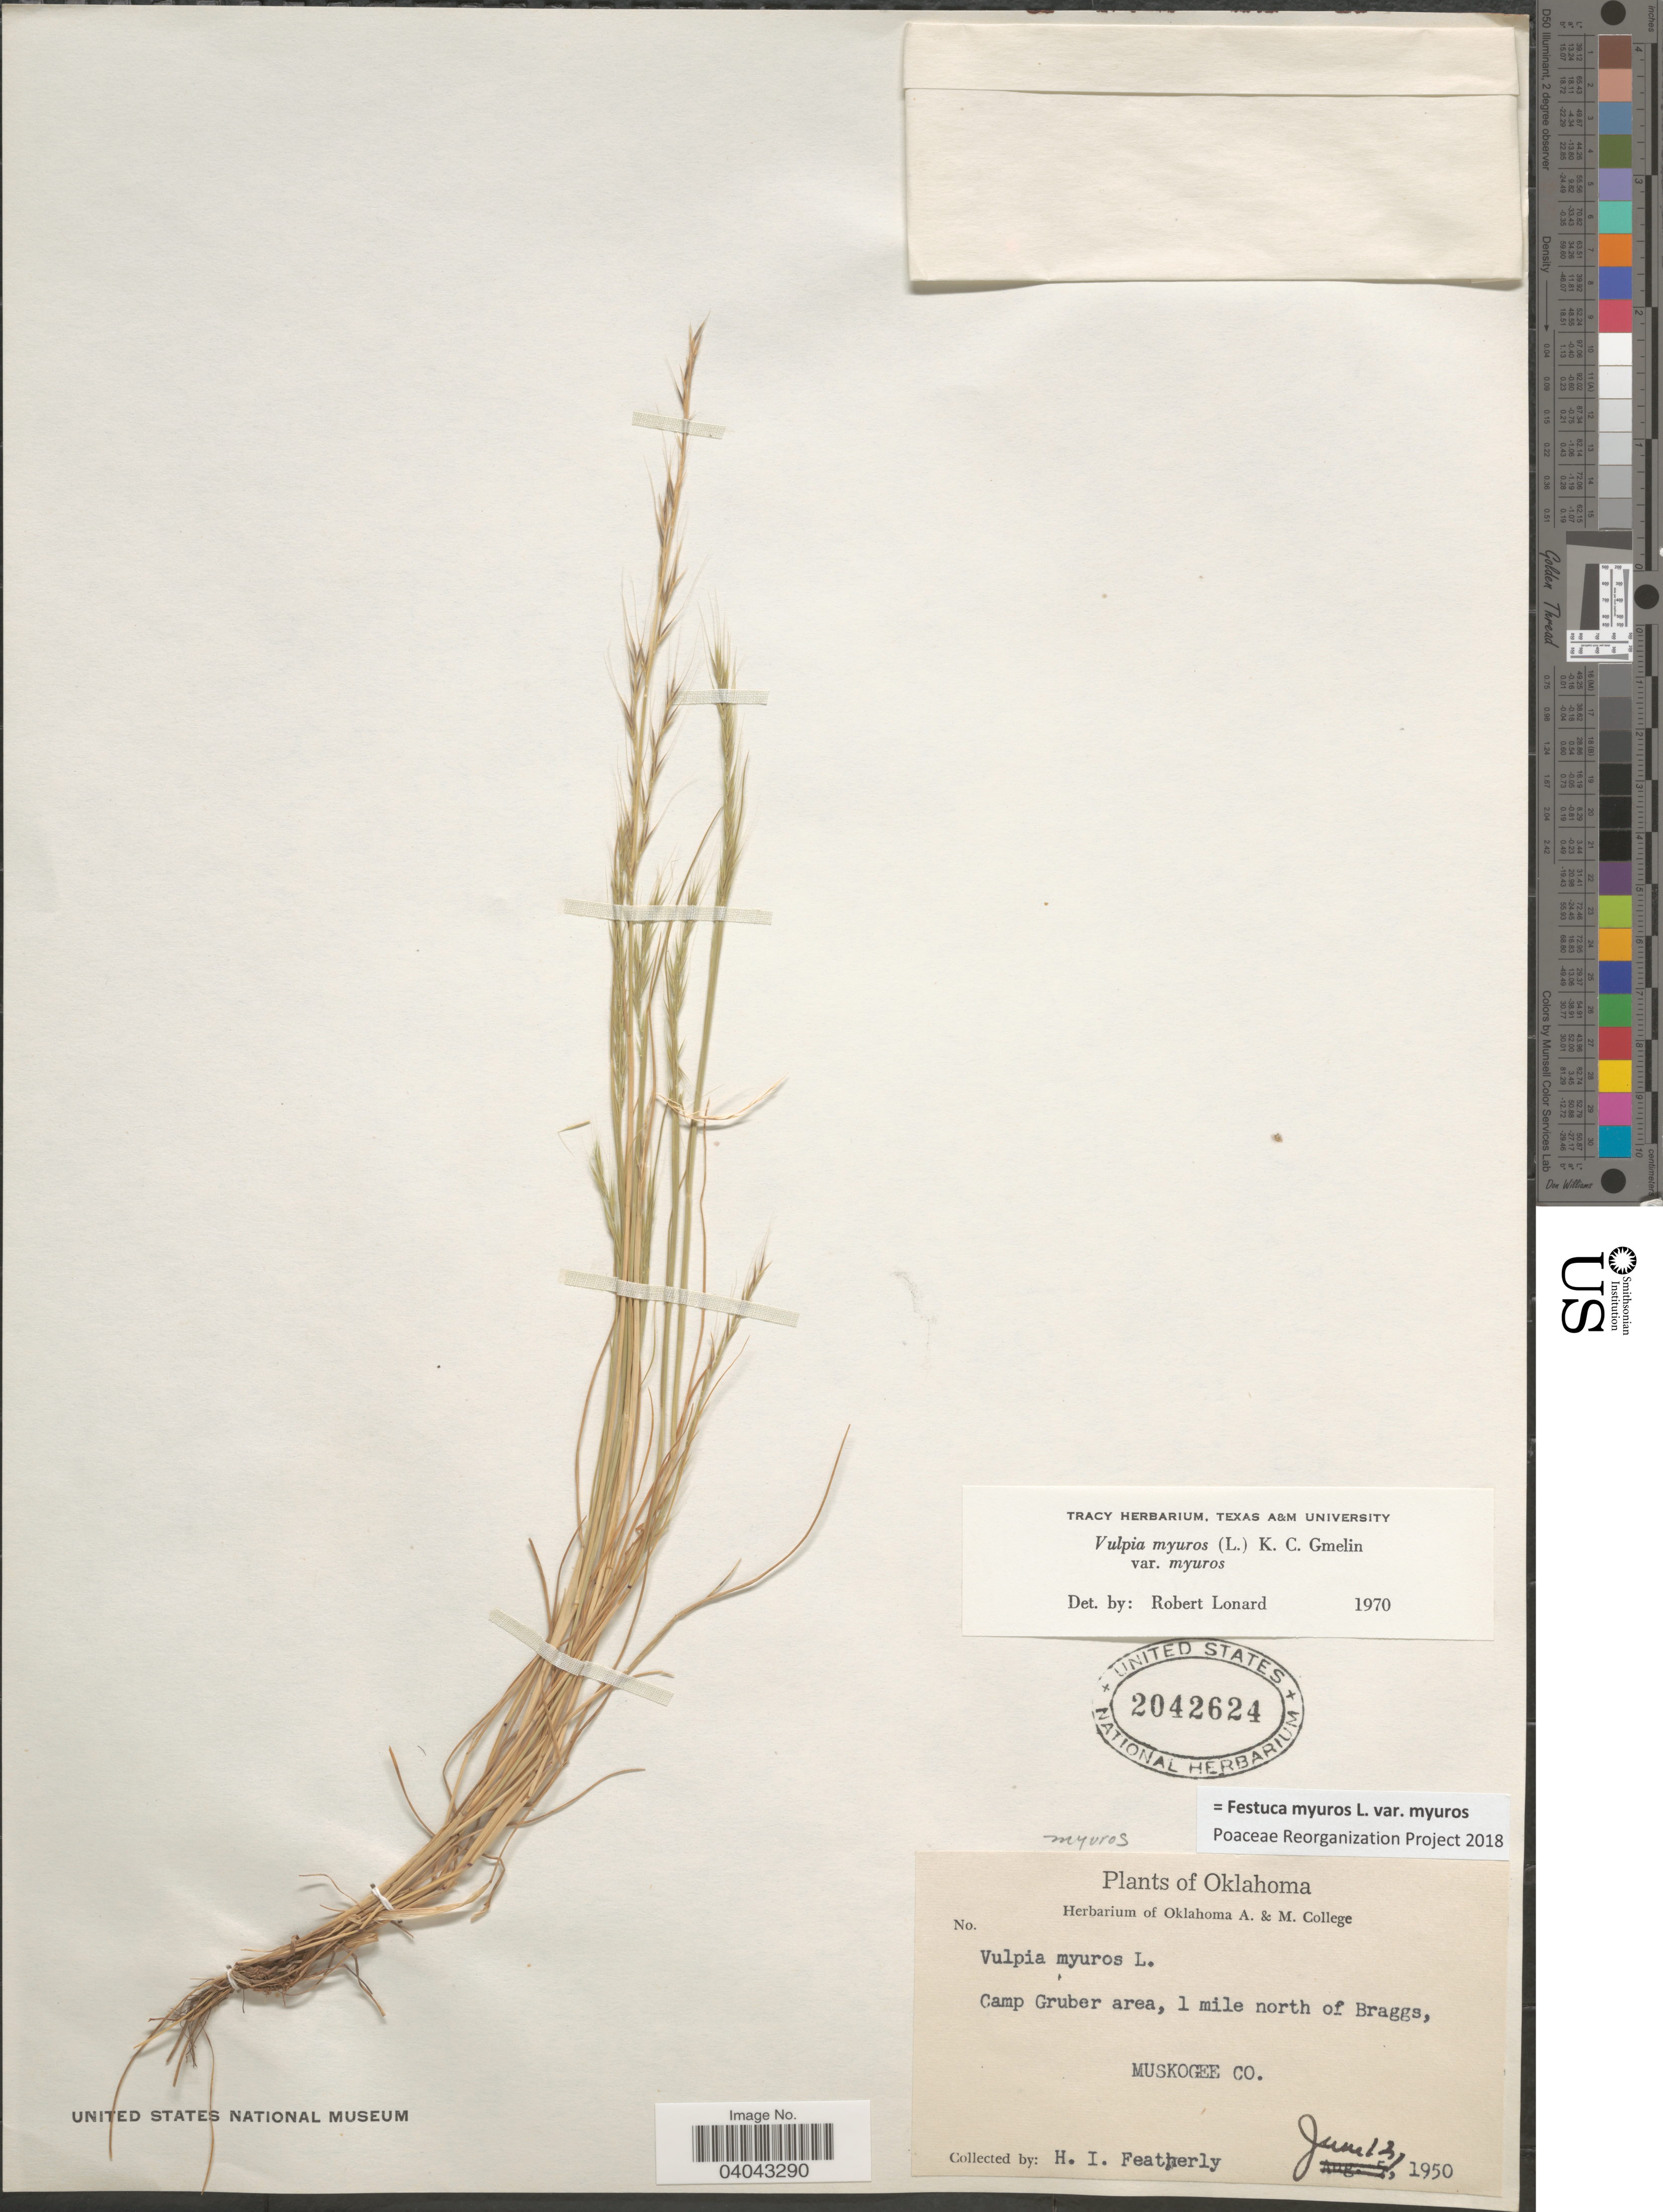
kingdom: Plantae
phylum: Tracheophyta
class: Liliopsida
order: Poales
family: Poaceae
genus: Festuca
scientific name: Festuca myuros var. myuros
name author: L.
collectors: H. Featherly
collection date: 1950-06-12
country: United States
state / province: Oklahoma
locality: Camp Gruber area, 1 mile north of Braggs, Muskogee Co.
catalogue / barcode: US 2042624